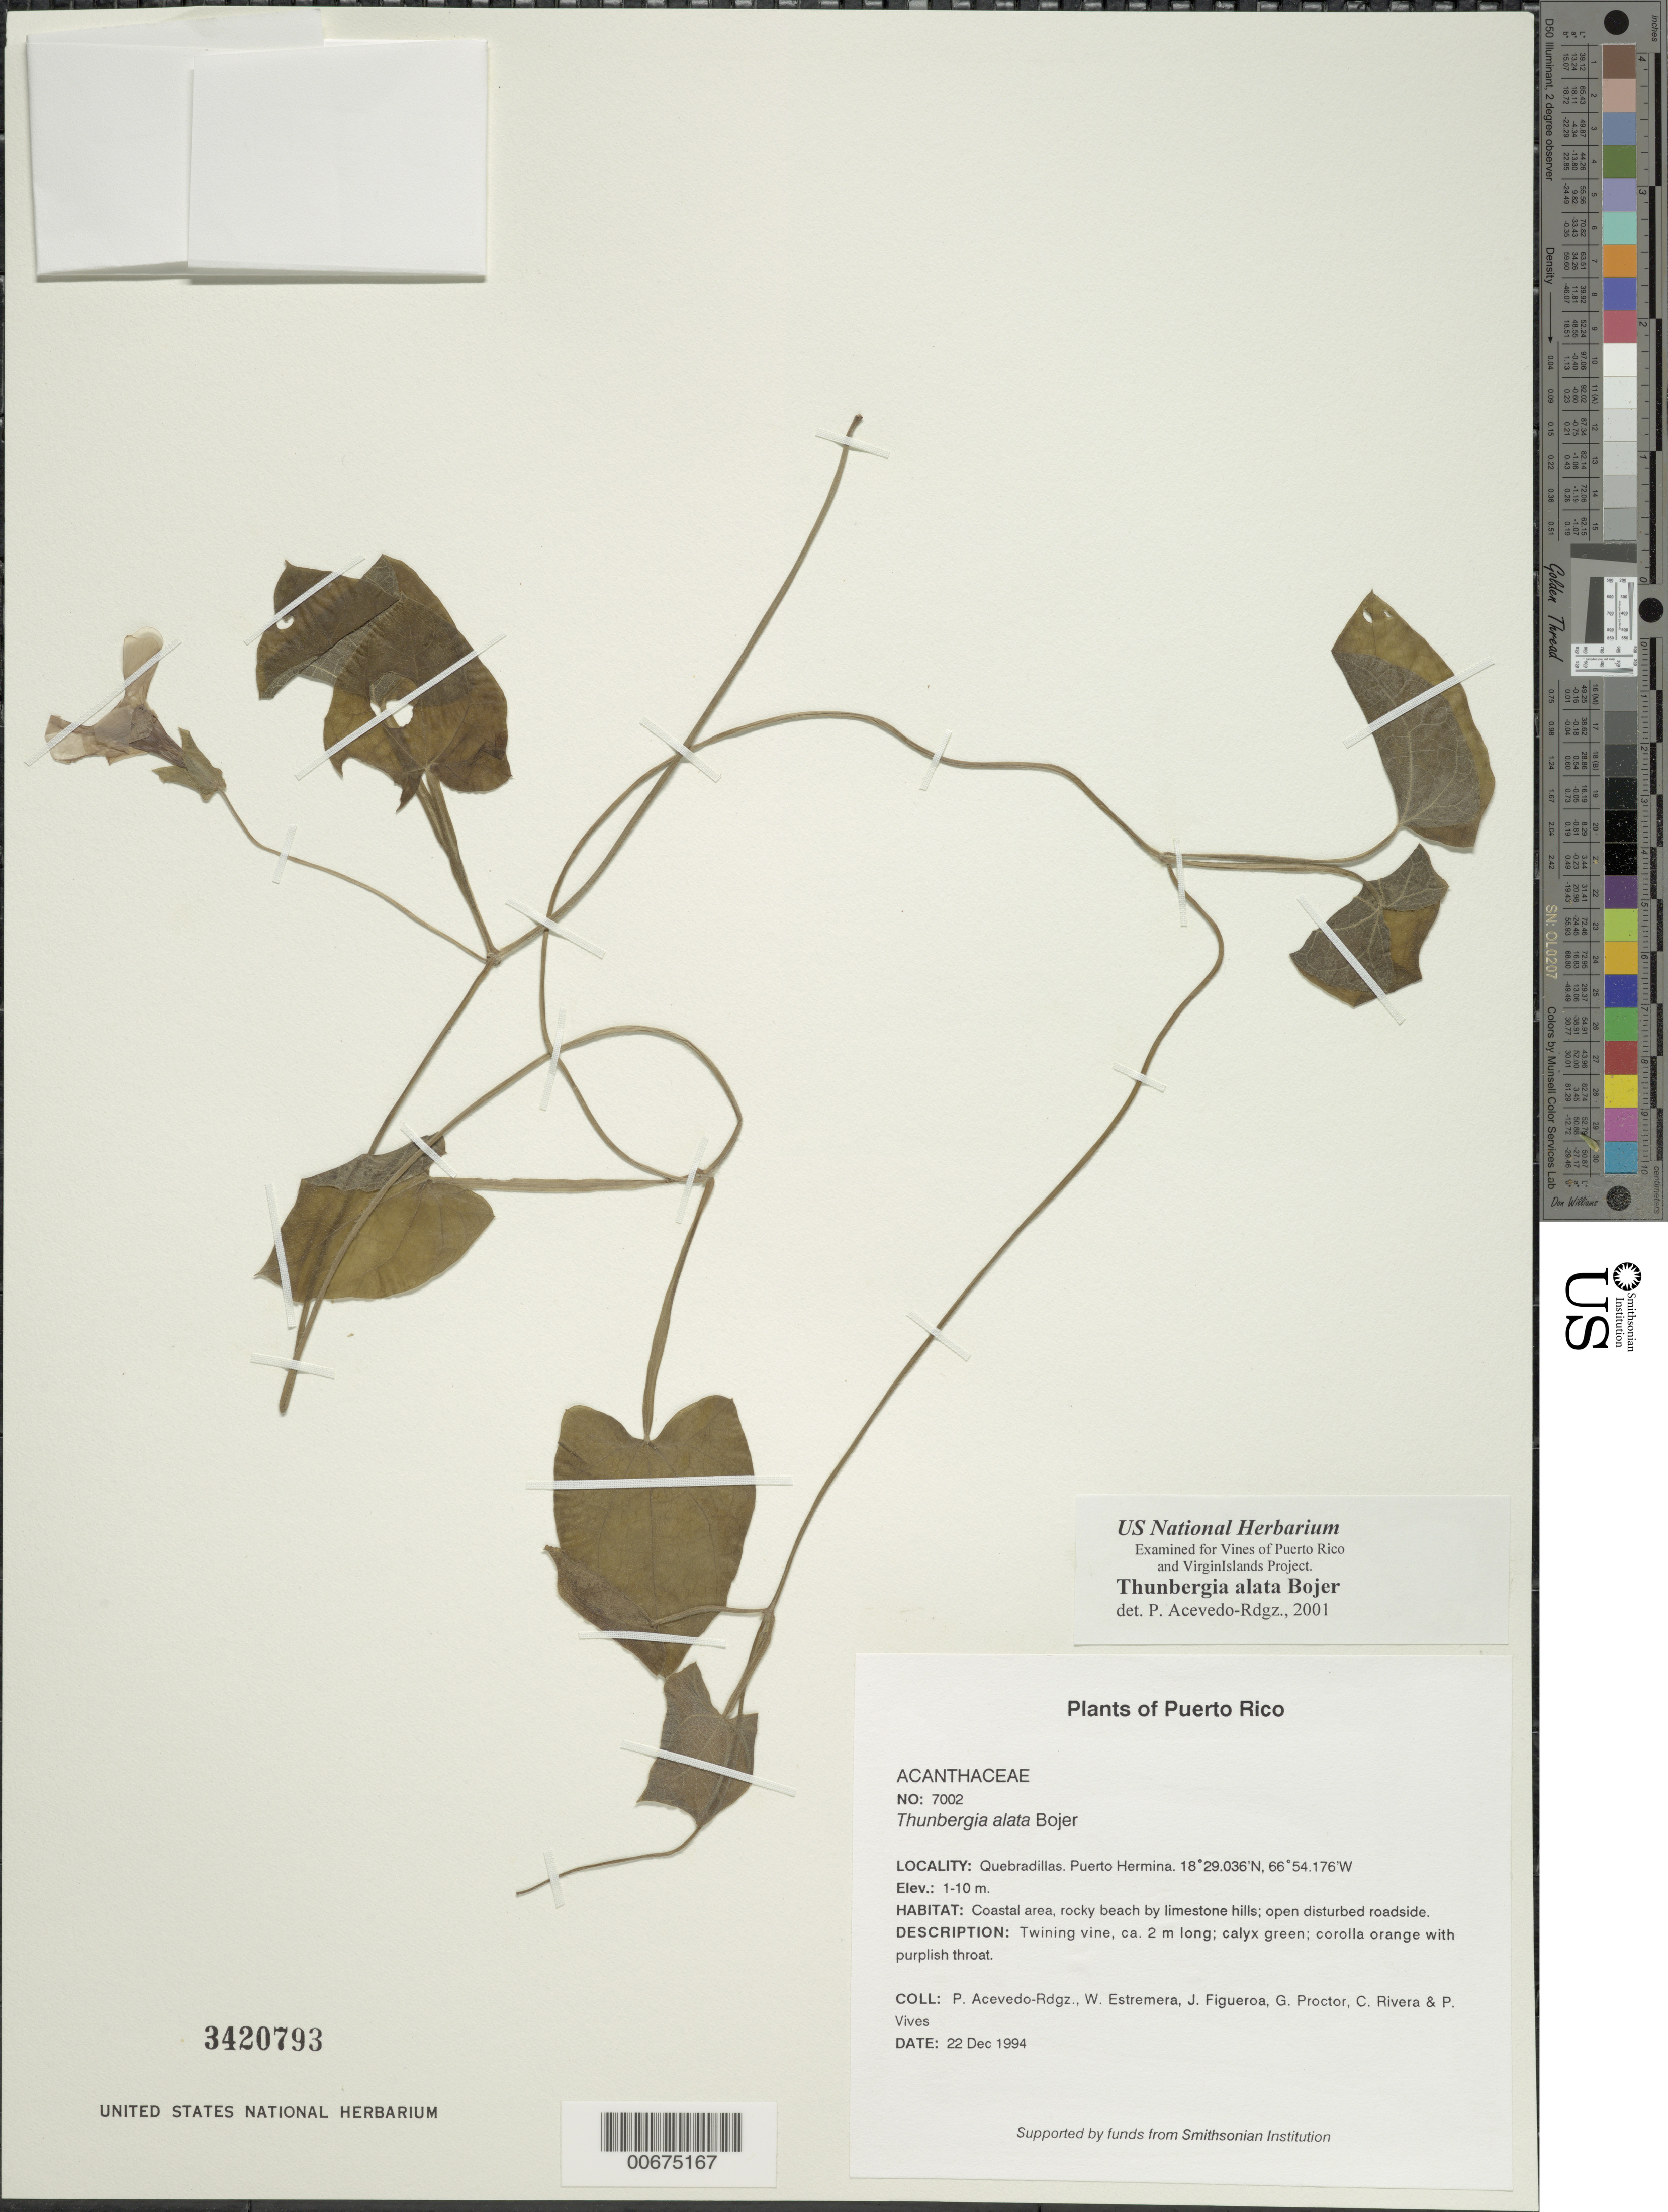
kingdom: Plantae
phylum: Tracheophyta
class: Magnoliopsida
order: Lamiales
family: Acanthaceae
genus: Thunbergia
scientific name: Thunbergia alata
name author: Bojer ex Sims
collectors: P. Acevedo-Rodr., W. Estremera, J. Figueroa, G. R. Proctor, C. Rivera & P. Vives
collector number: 7002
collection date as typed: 22 Dec 1994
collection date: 1994-12-22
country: Puerto Rico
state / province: Quebradillas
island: Puerto Rico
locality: Quebradillas. Puerto Hermina.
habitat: Coastal area, rocky beach by limestone hills; open disturbed roadside.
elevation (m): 1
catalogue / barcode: US 3420793